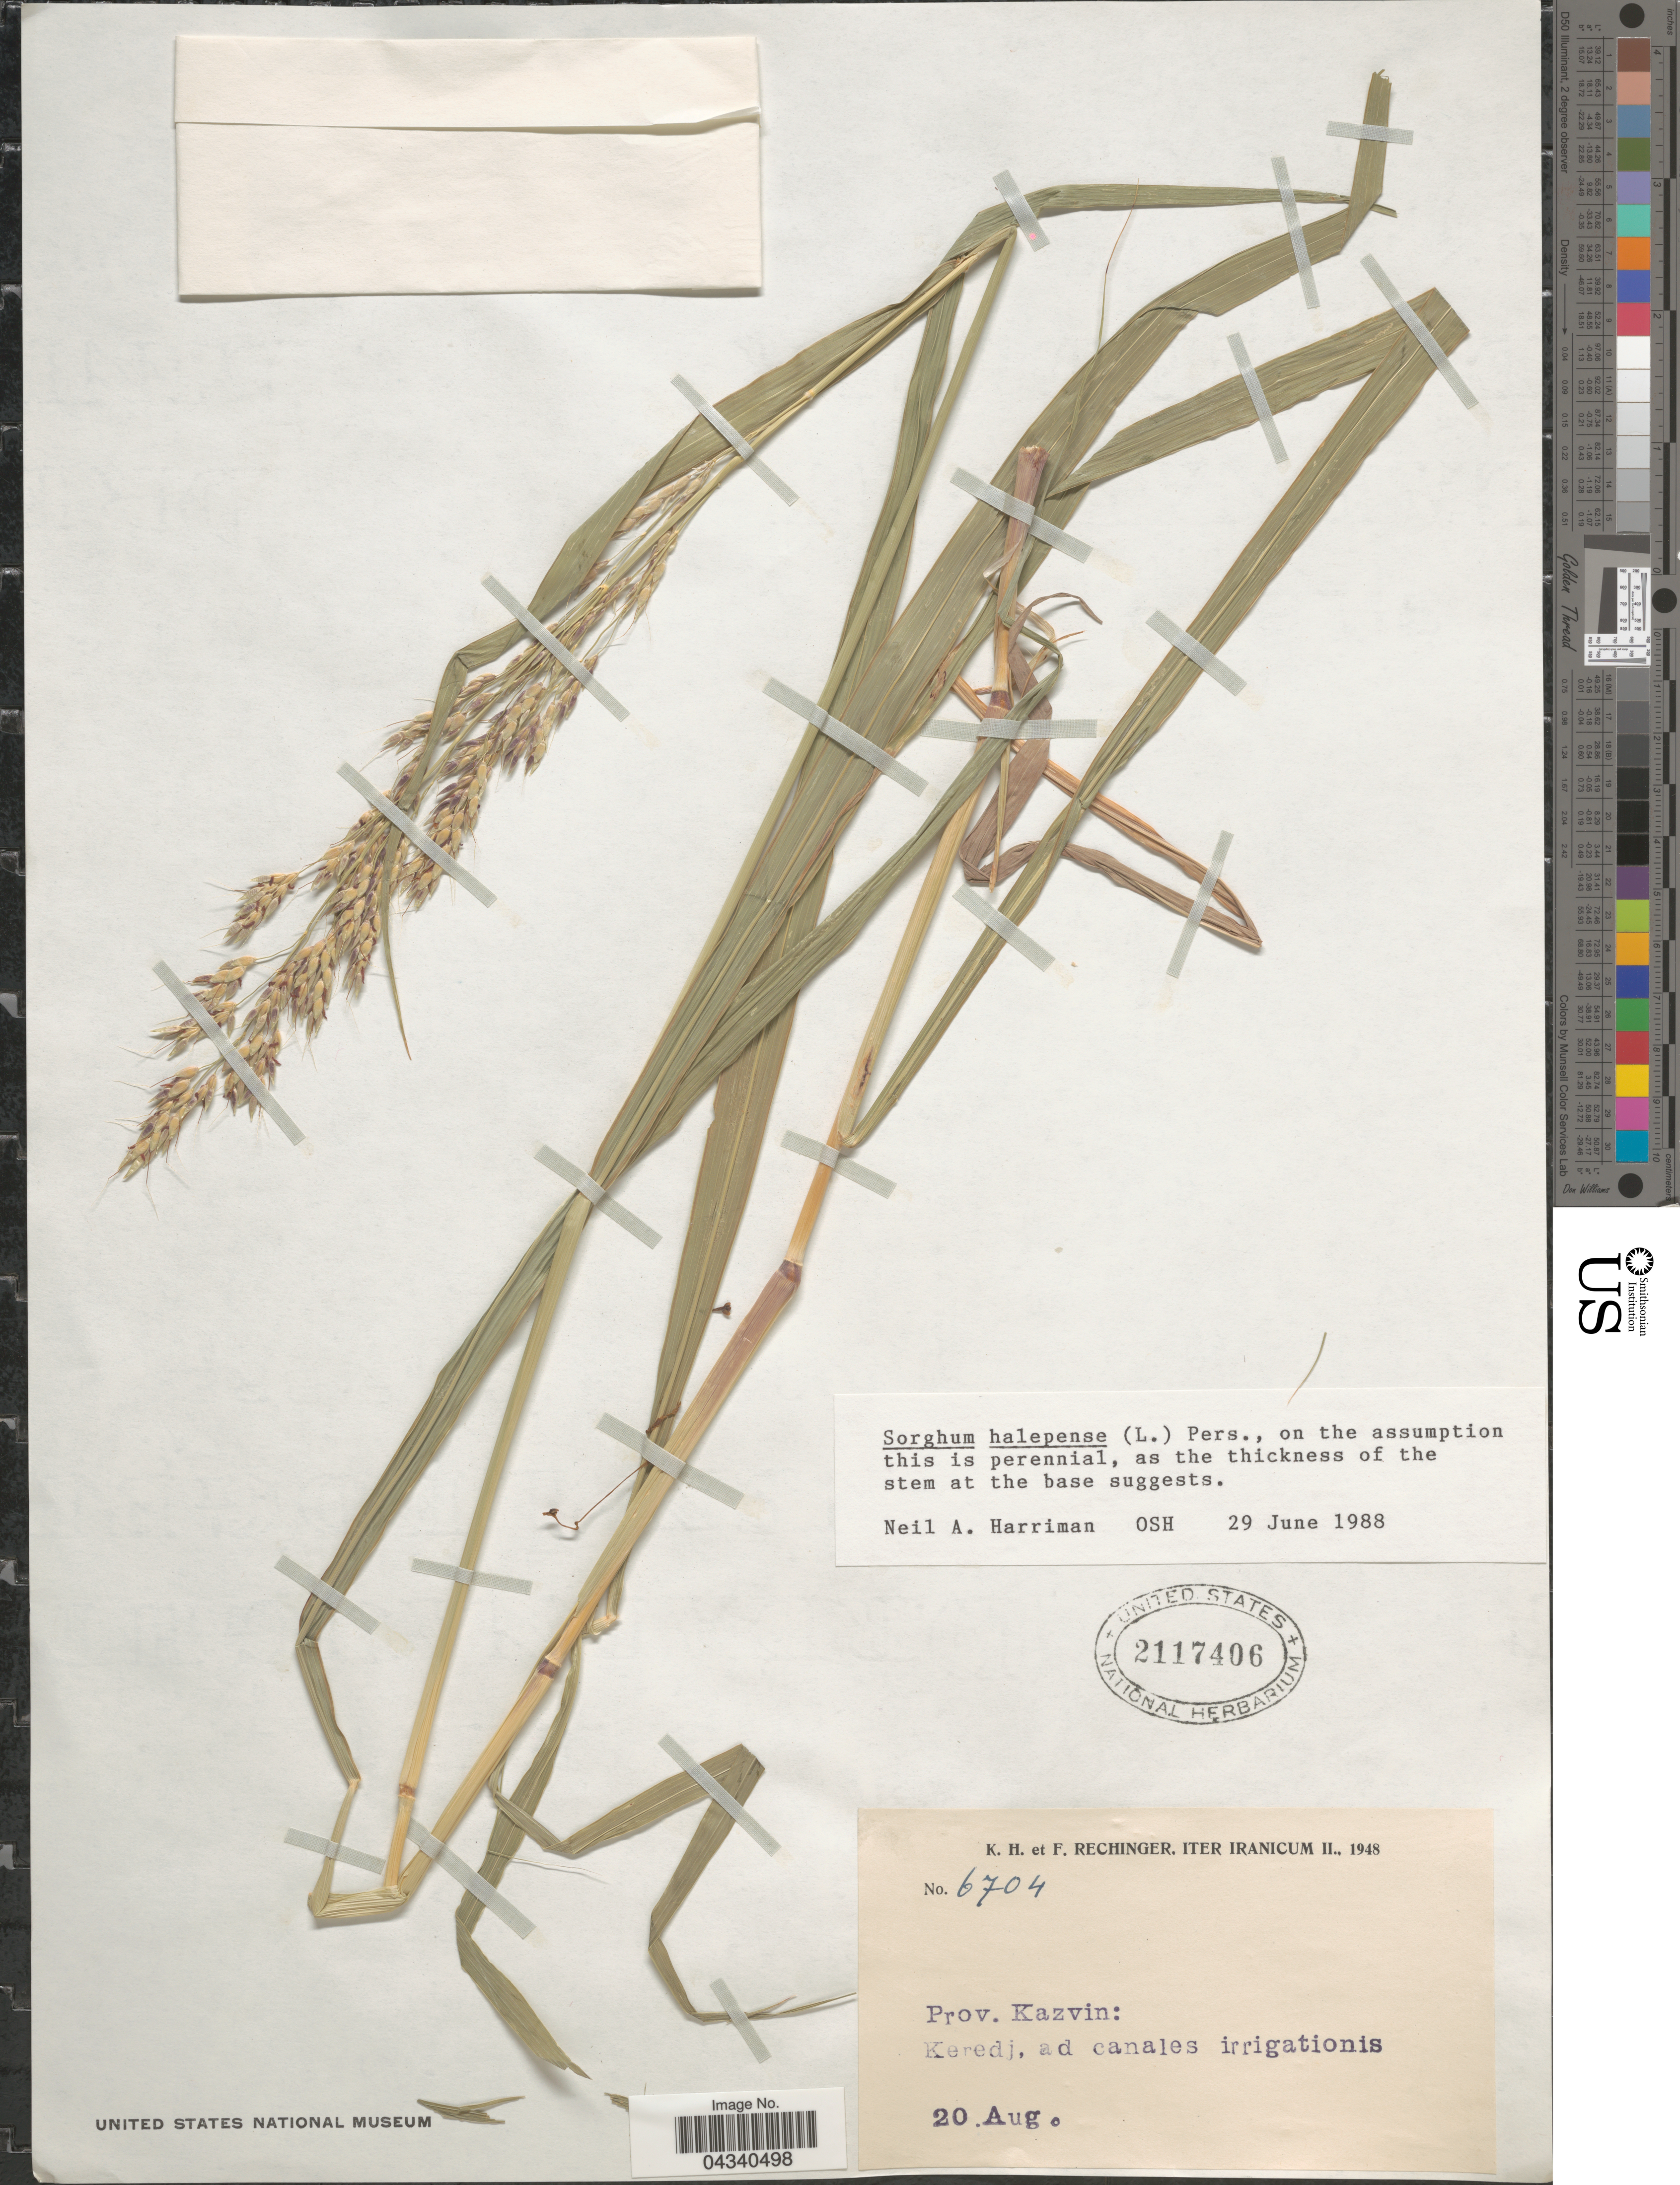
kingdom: Plantae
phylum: Tracheophyta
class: Liliopsida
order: Poales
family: Poaceae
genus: Sorghum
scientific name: Sorghum halepense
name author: (L.) Pers.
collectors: K. H. Rechinger & F. Rechinger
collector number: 6704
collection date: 1948-08-20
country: Iran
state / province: Qazvin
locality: Iter Iranicum II., 1948. Prov. Kazvin: Keredj, ad canales irrigationis.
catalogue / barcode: US 2117406